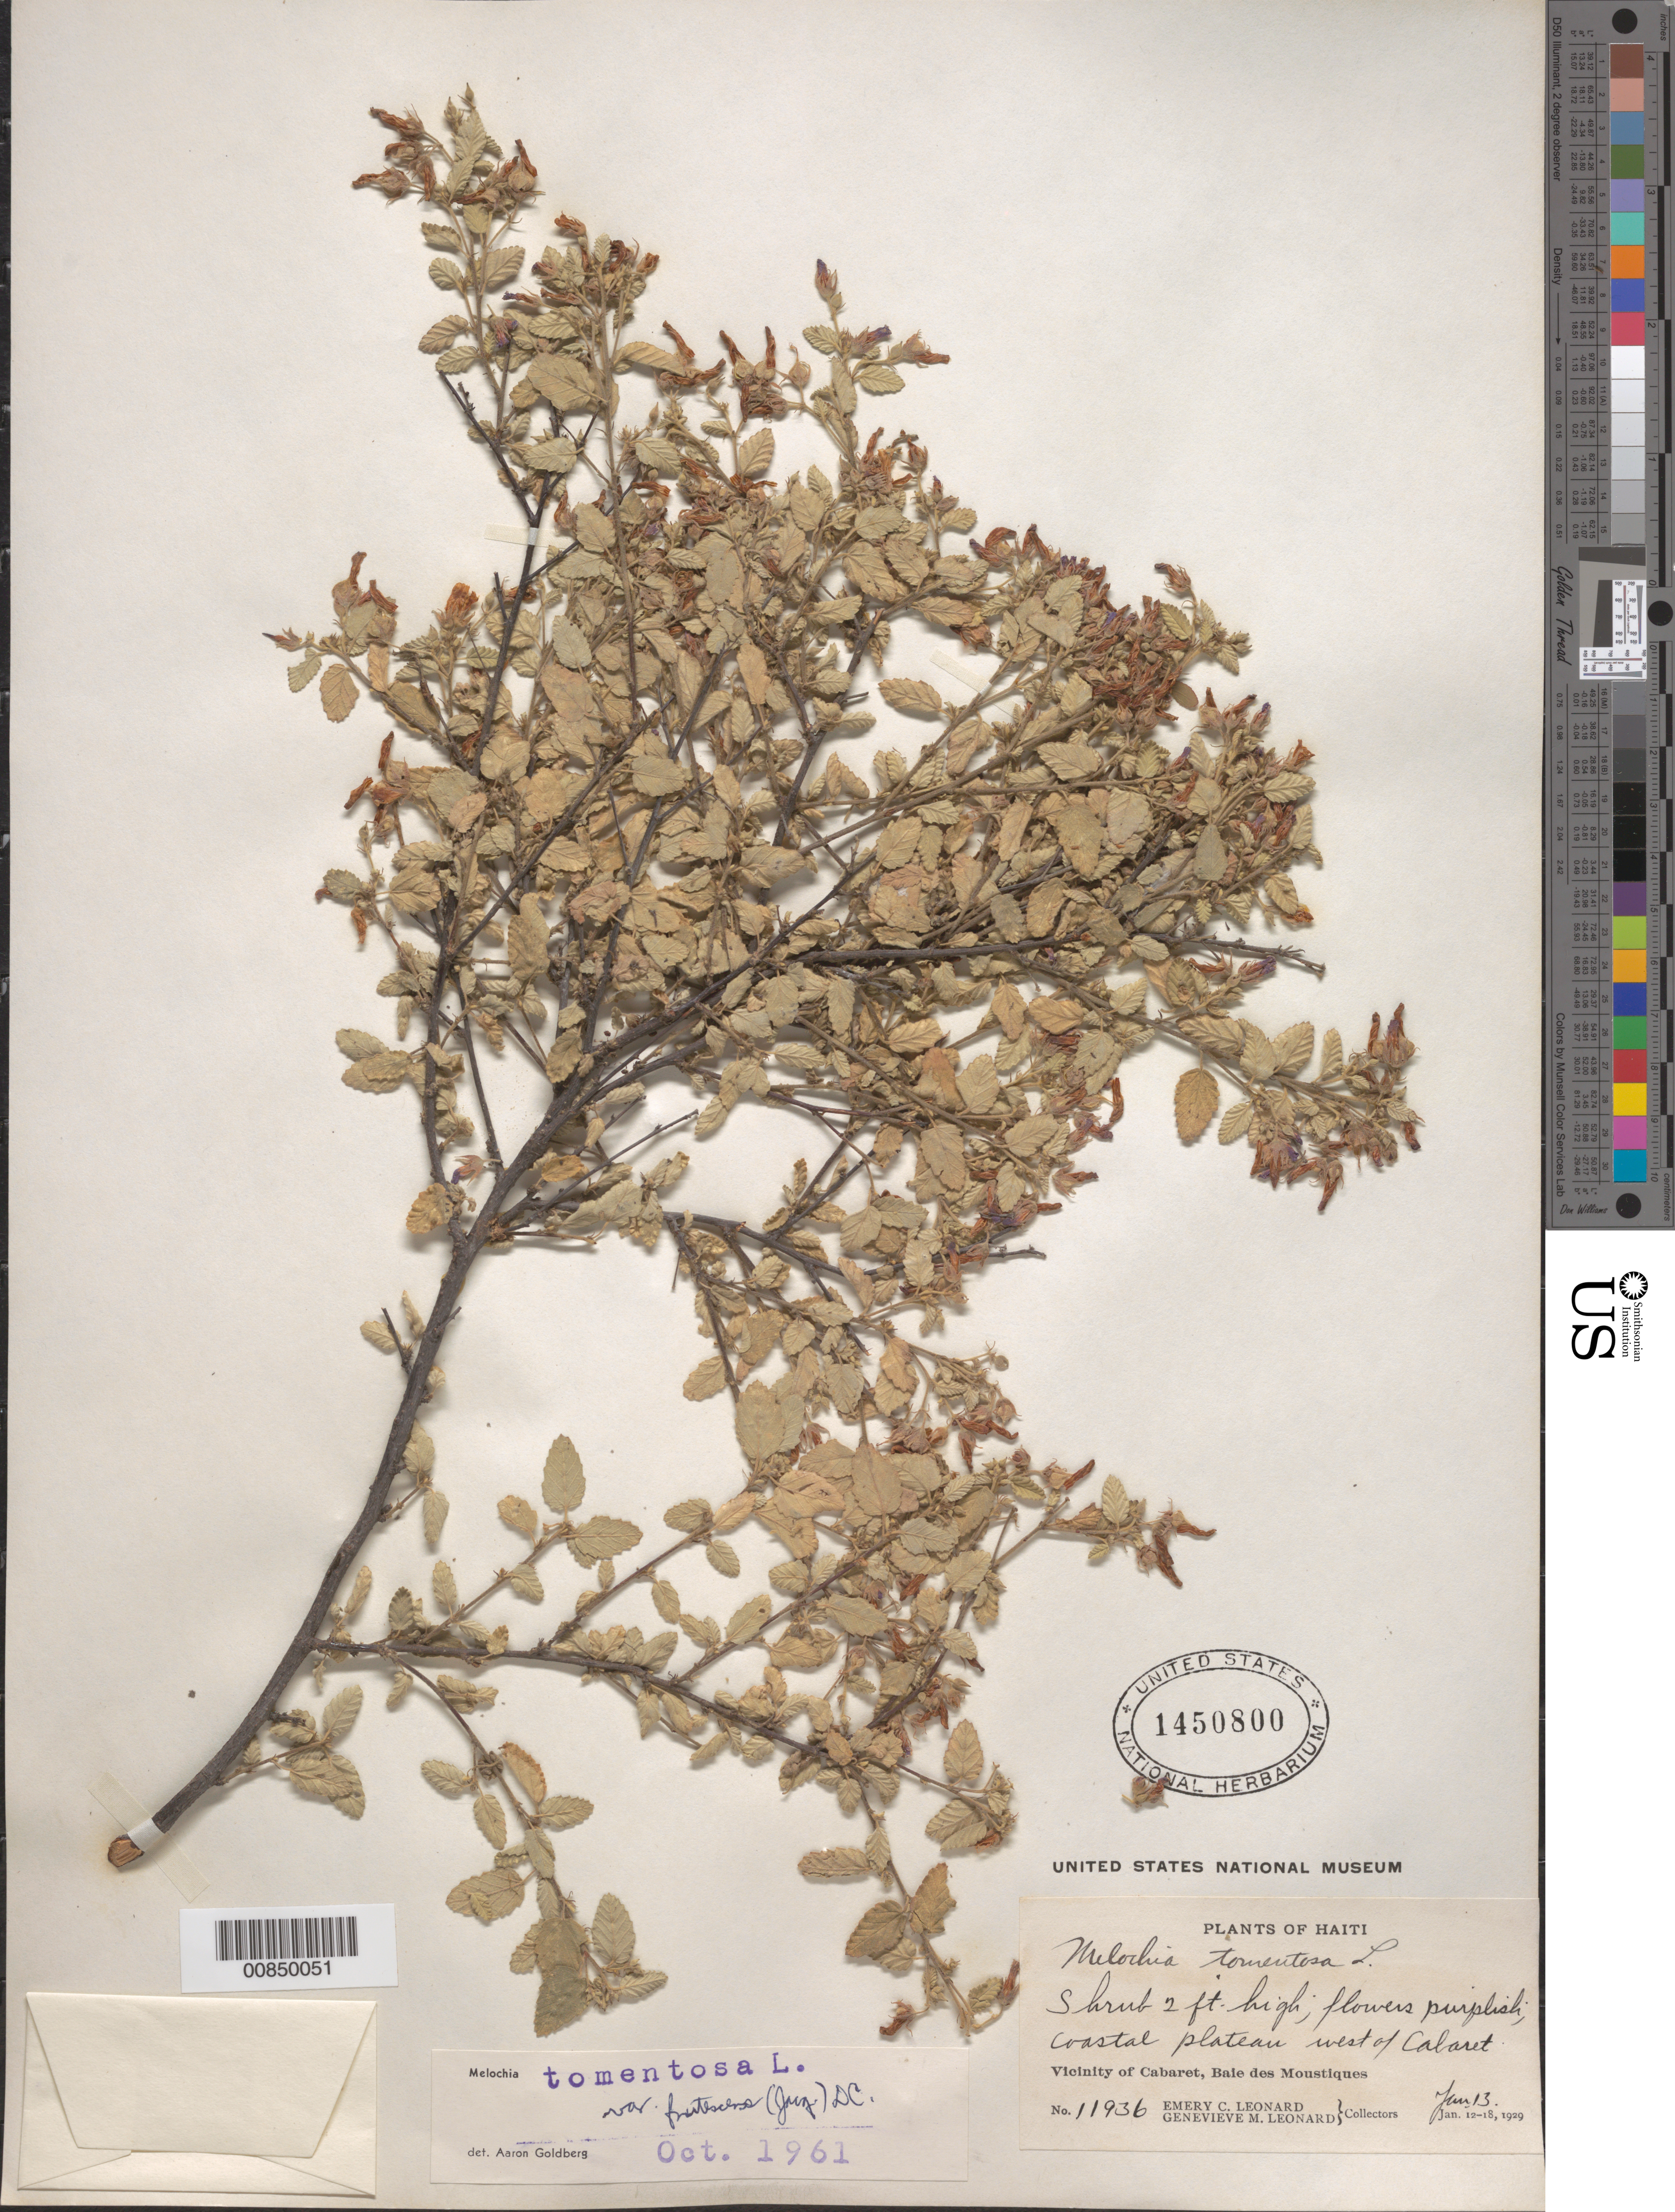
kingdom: Plantae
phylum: Tracheophyta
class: Magnoliopsida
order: Malvales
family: Malvaceae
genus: Melochia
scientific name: Melochia tomentosa var. frutescens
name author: DC.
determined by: Goldberg, Aaron, (US), NMNH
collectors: E. C. Leonard & G. M. Leonard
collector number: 11936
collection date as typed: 13 Jan 1929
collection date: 1929-01-13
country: Haiti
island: Hispaniola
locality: Vicinity of Cabaret, Baie des Moustiques, W of city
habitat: Coastal plateau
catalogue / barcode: US 1450800